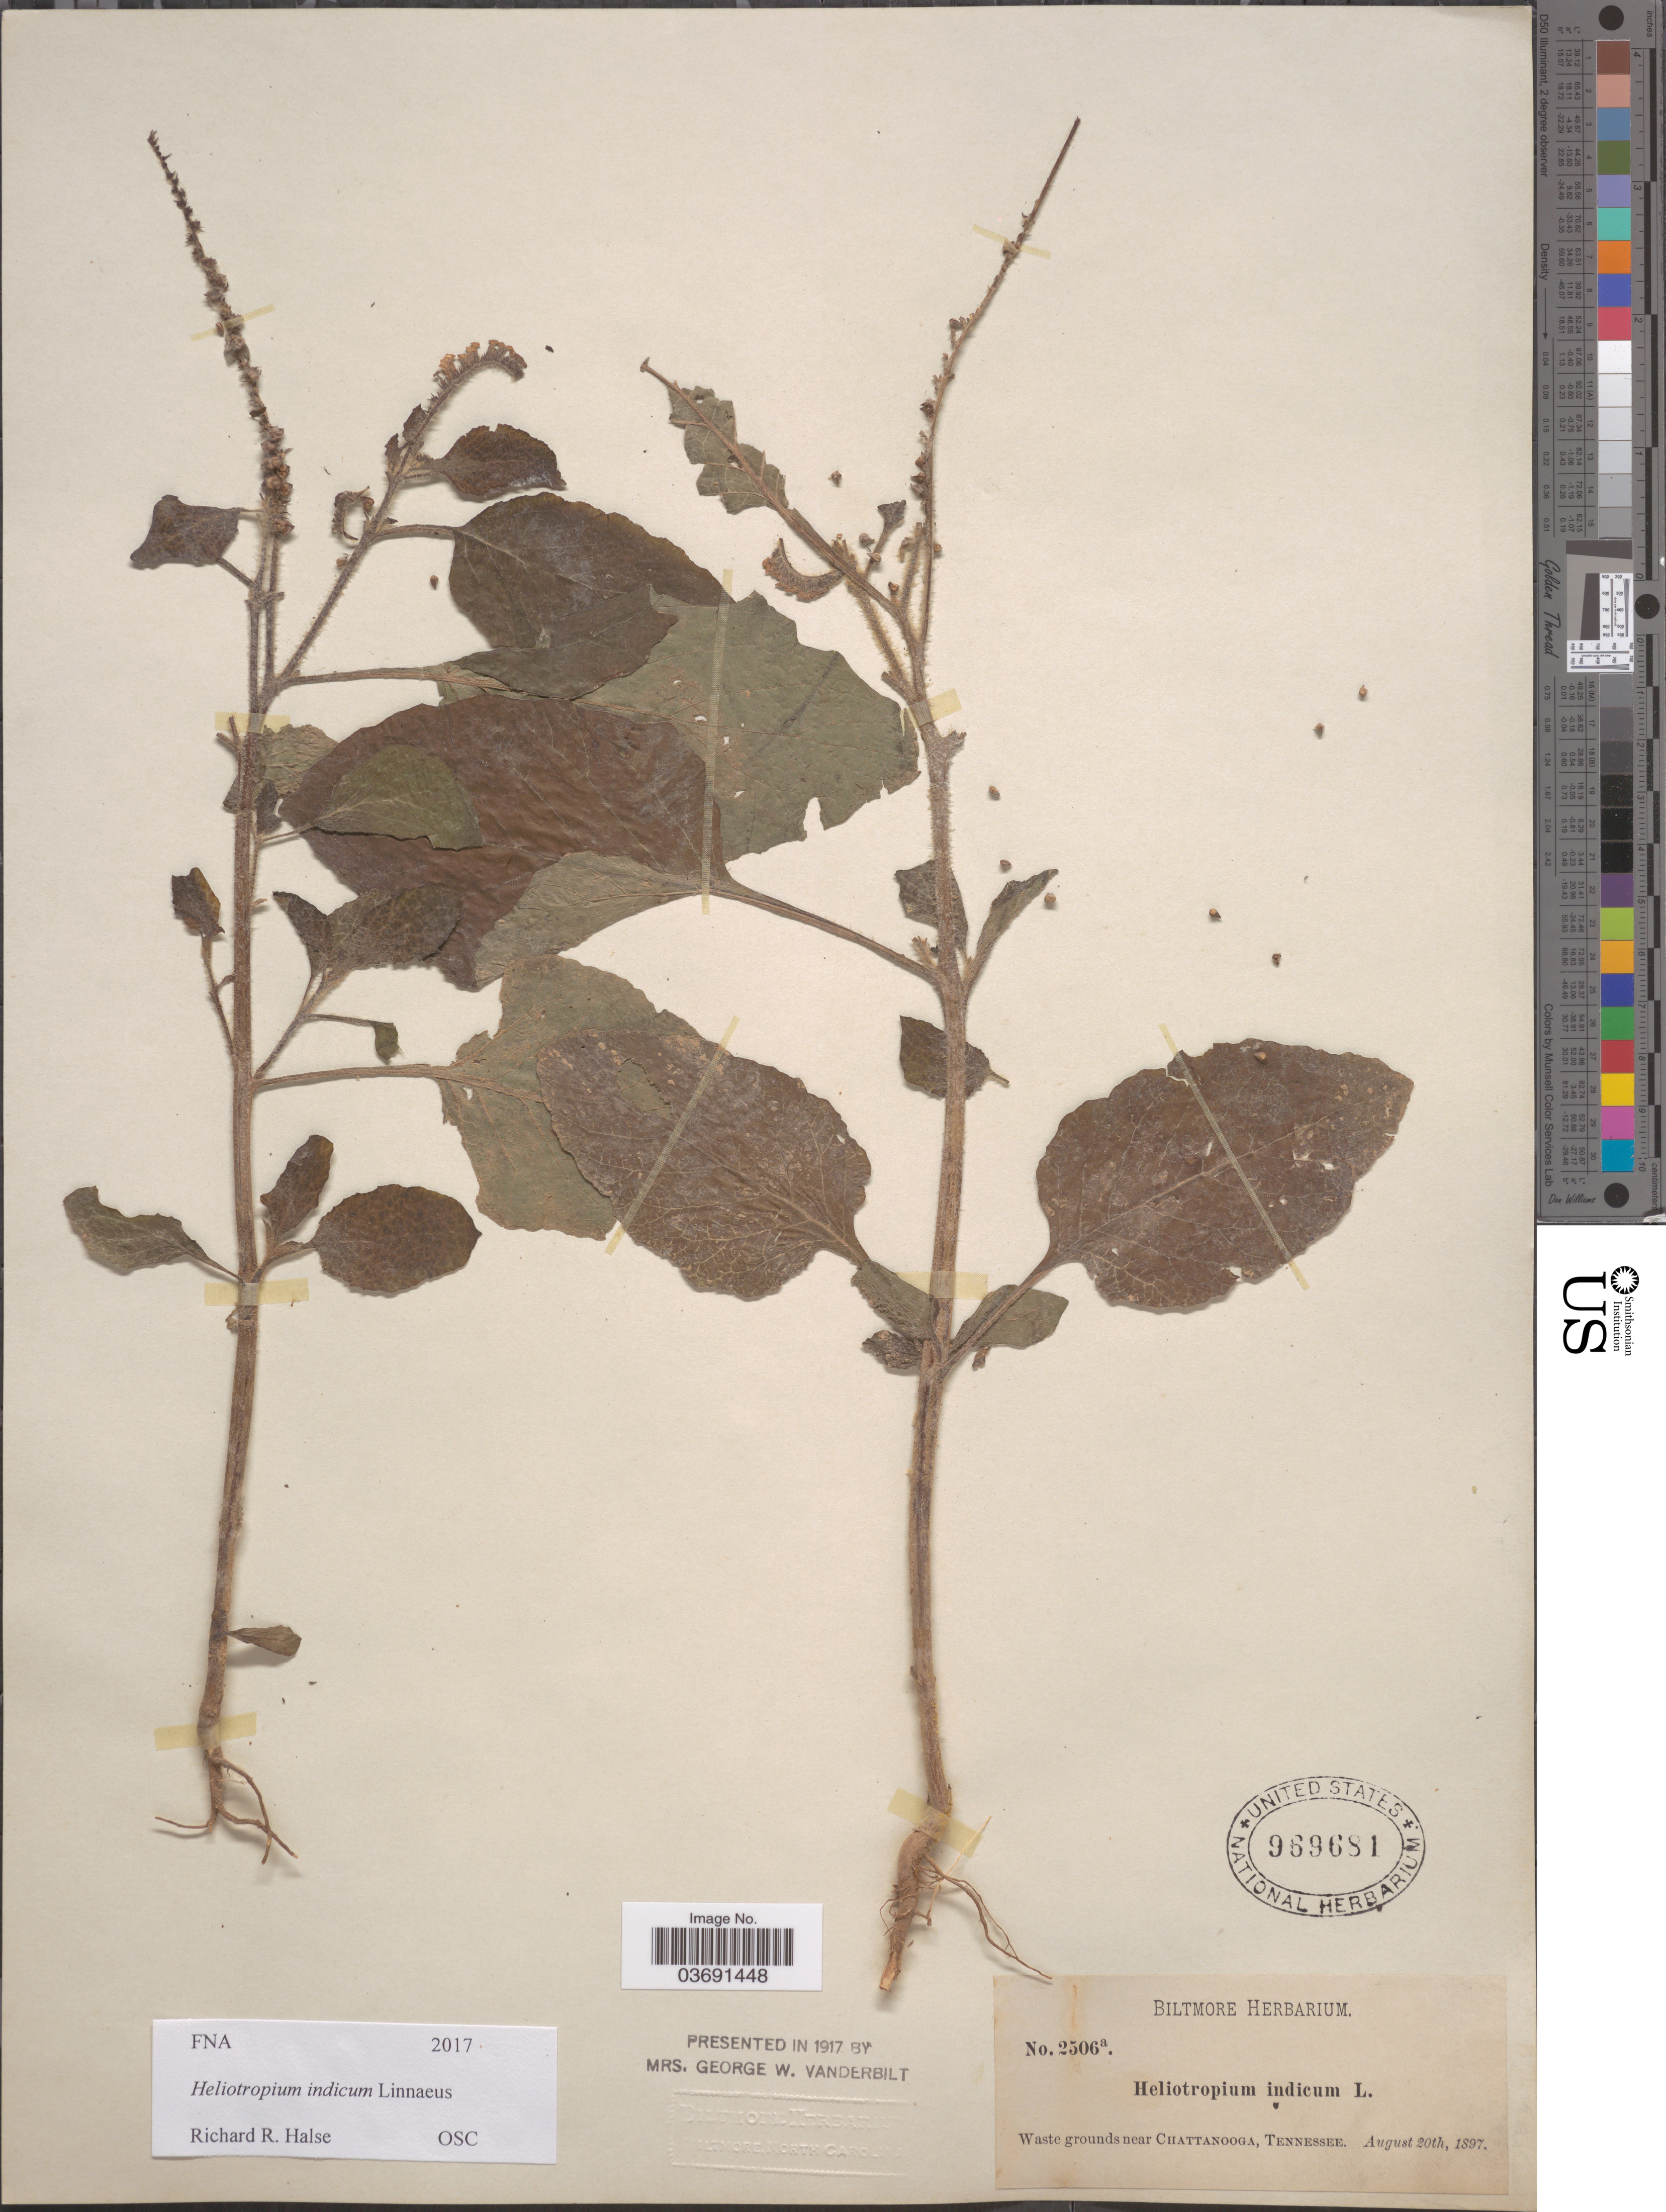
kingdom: Plantae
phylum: Tracheophyta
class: Magnoliopsida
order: Boraginales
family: Heliotropiaceae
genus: Heliotropium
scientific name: Heliotropium indicum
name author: L.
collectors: ex herb. Biltmore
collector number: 2506a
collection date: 1897-08-20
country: United States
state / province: Tennessee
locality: Waste grounds near Chattanooga.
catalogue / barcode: US 969681